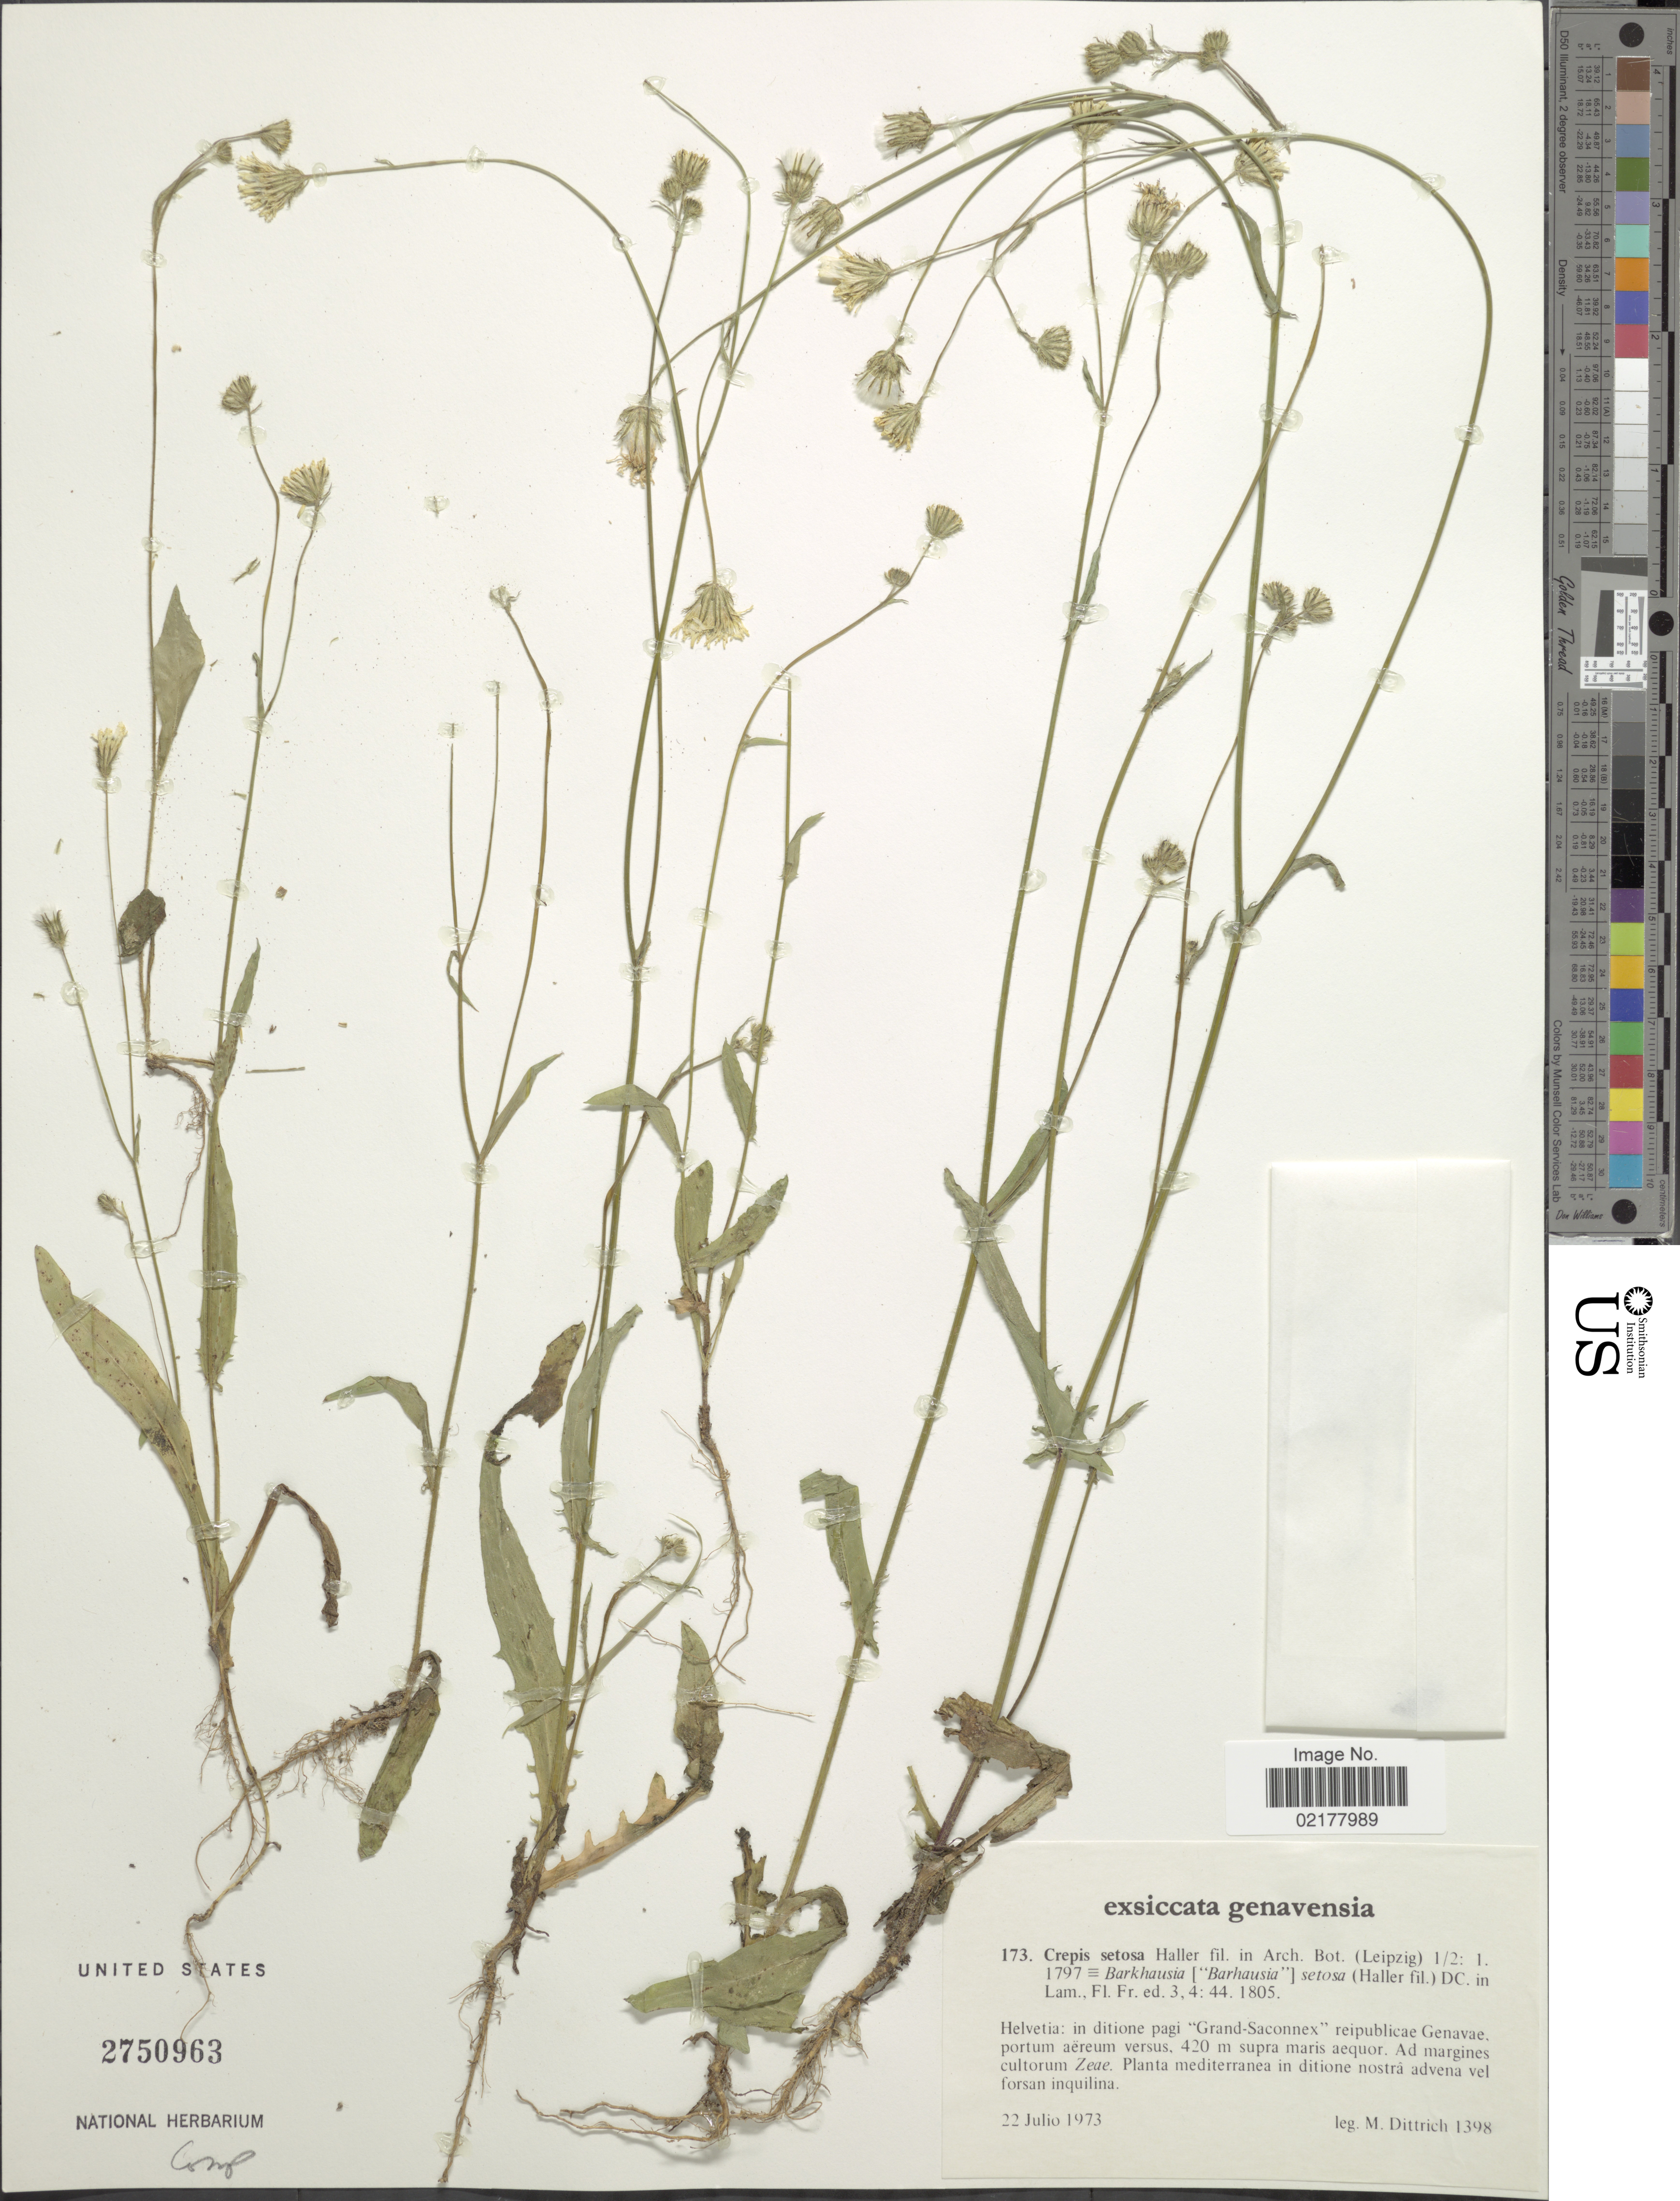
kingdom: Plantae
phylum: Tracheophyta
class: Magnoliopsida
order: Asterales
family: Asteraceae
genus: Crepis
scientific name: Crepis setosa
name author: Haller f.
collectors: M. Dittrich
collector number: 173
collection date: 1973-07-22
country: Switzerland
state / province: Genève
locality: Helvetia. In ditione pagi "Grand-Saconnex" reipublicae Genavae. prtum aëreum versus supra maris aequor. Ad margines cultorum Zeae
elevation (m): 420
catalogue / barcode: US 2750963